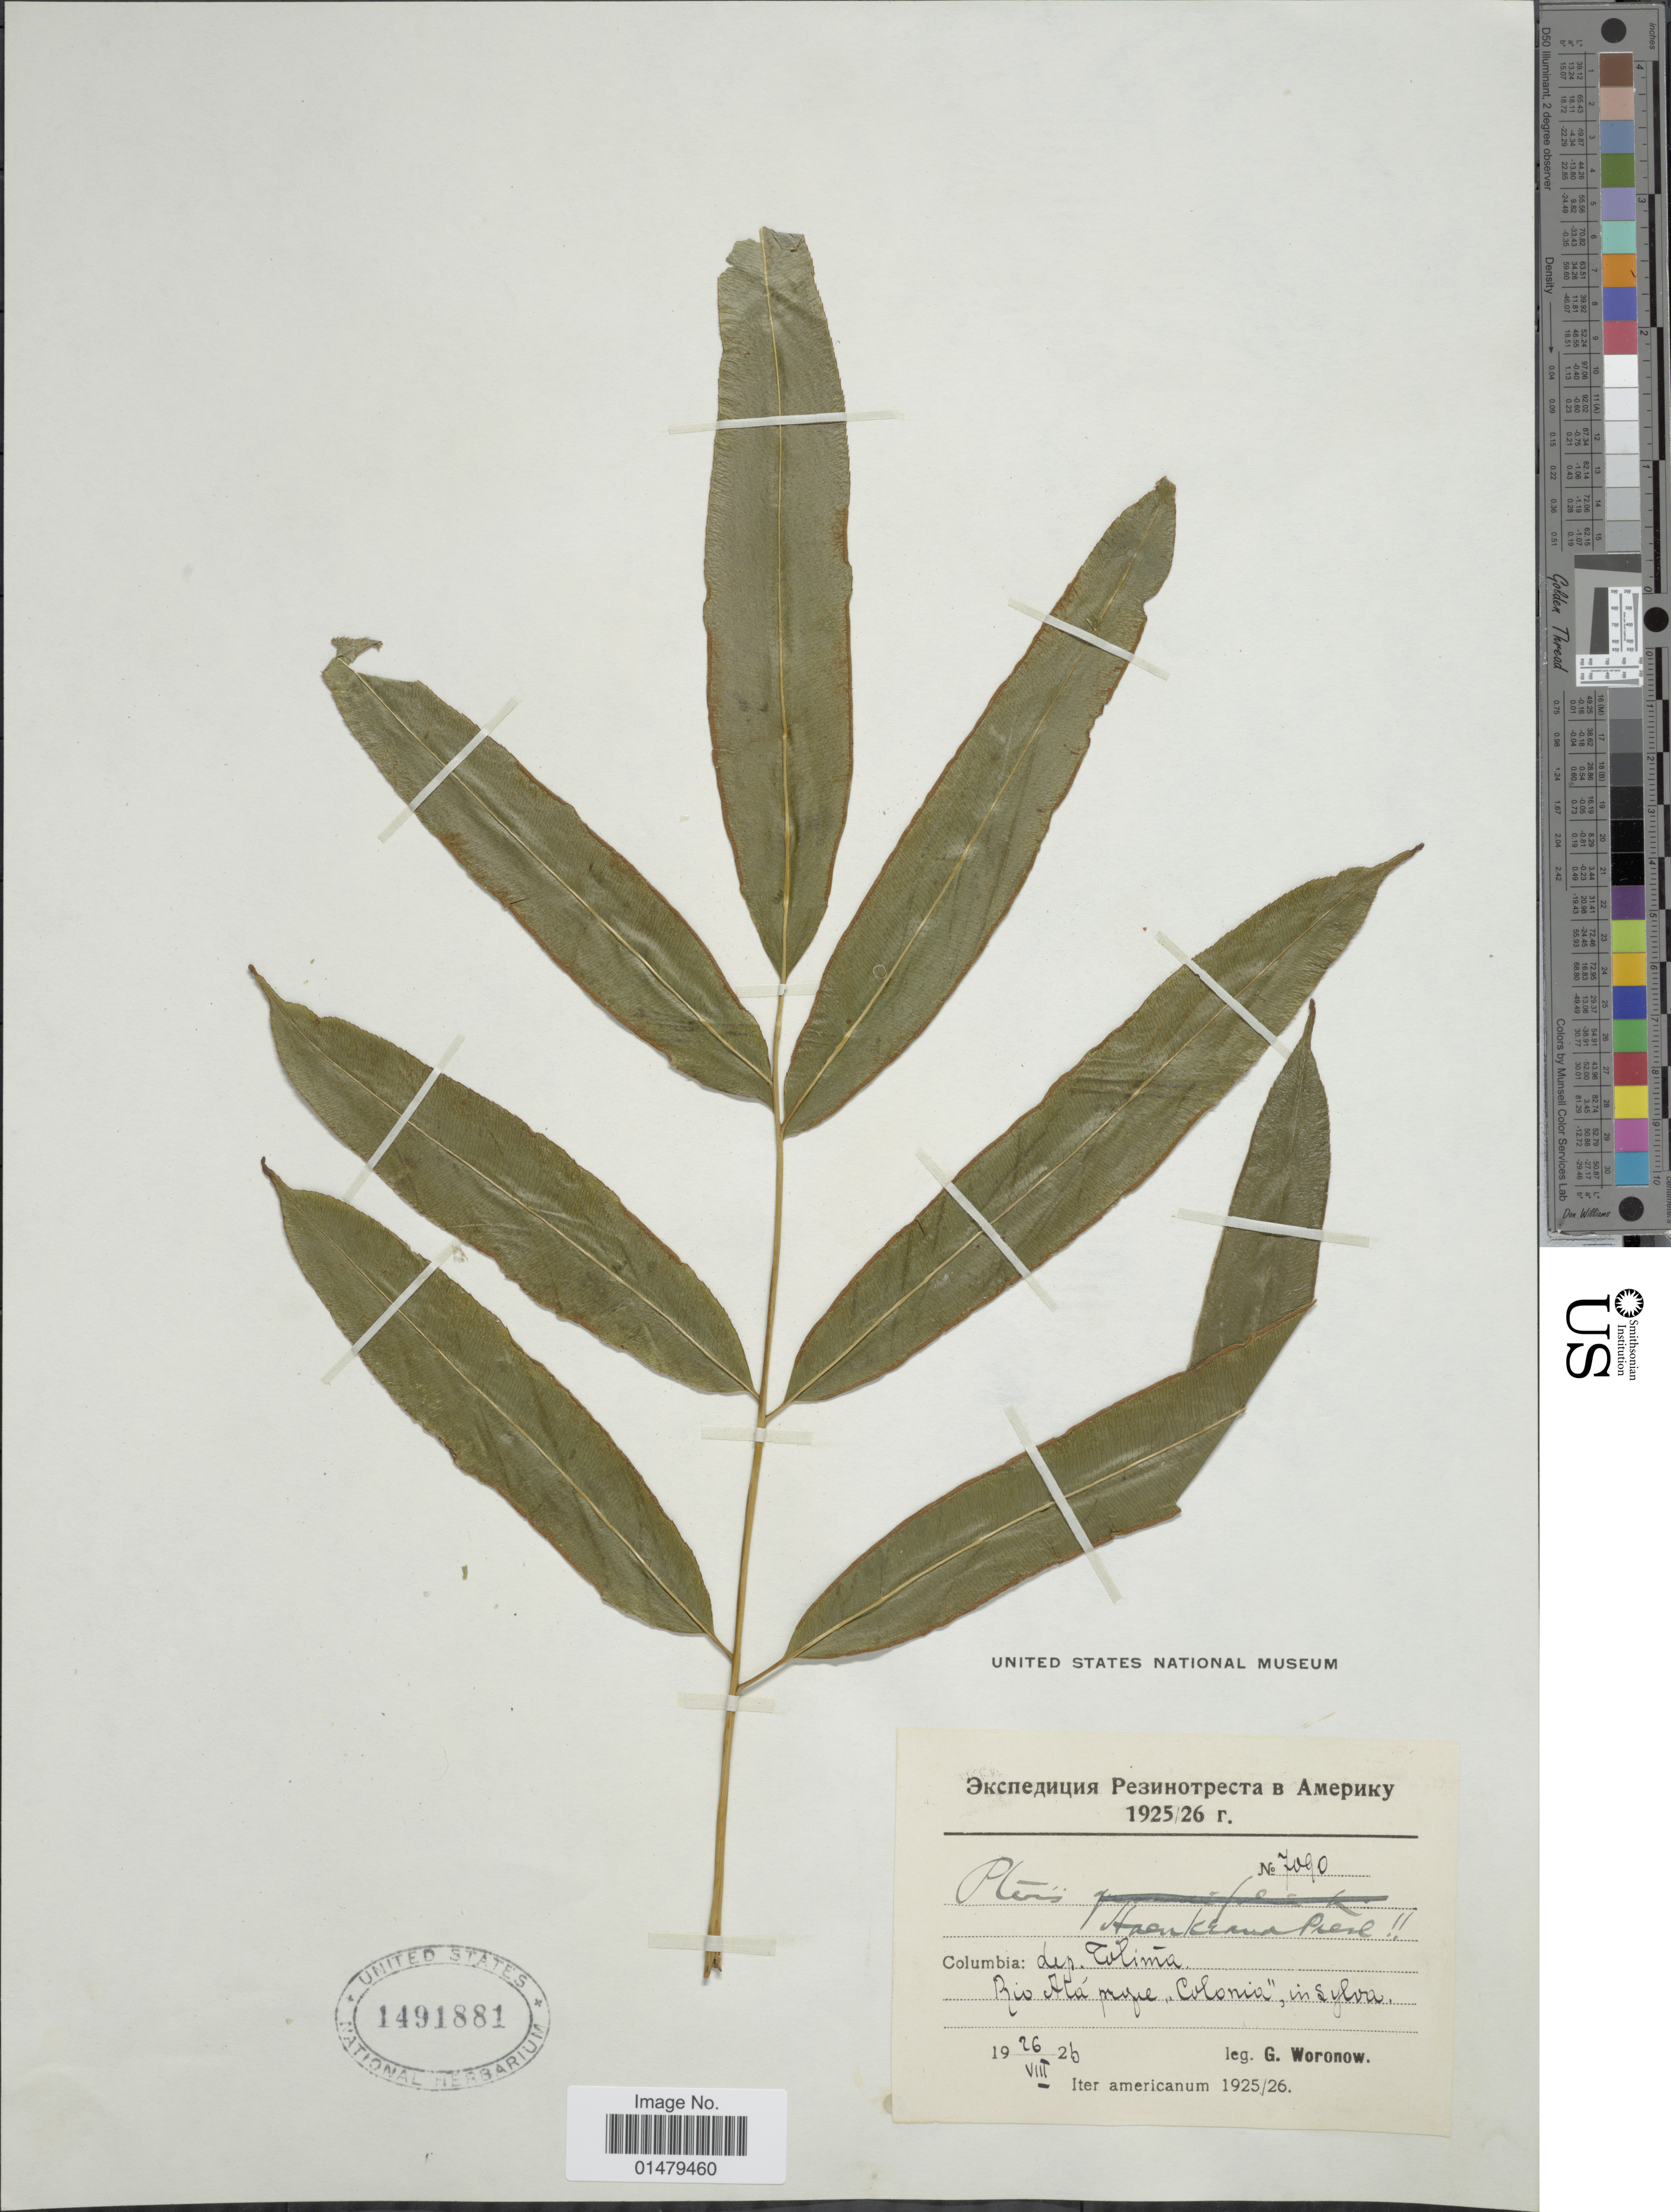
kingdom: Plantae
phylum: Tracheophyta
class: Polypodiopsida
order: Polypodiales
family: Pteridaceae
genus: Pteris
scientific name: Pteris haenkeana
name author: C. Presl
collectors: G. Woronow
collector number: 7090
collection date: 1926-08-26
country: Colombia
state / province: Tolima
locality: Dep. Tolima. Rio Ata prope Colonia, in sylva. Iter americanum.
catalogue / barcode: US 1491881